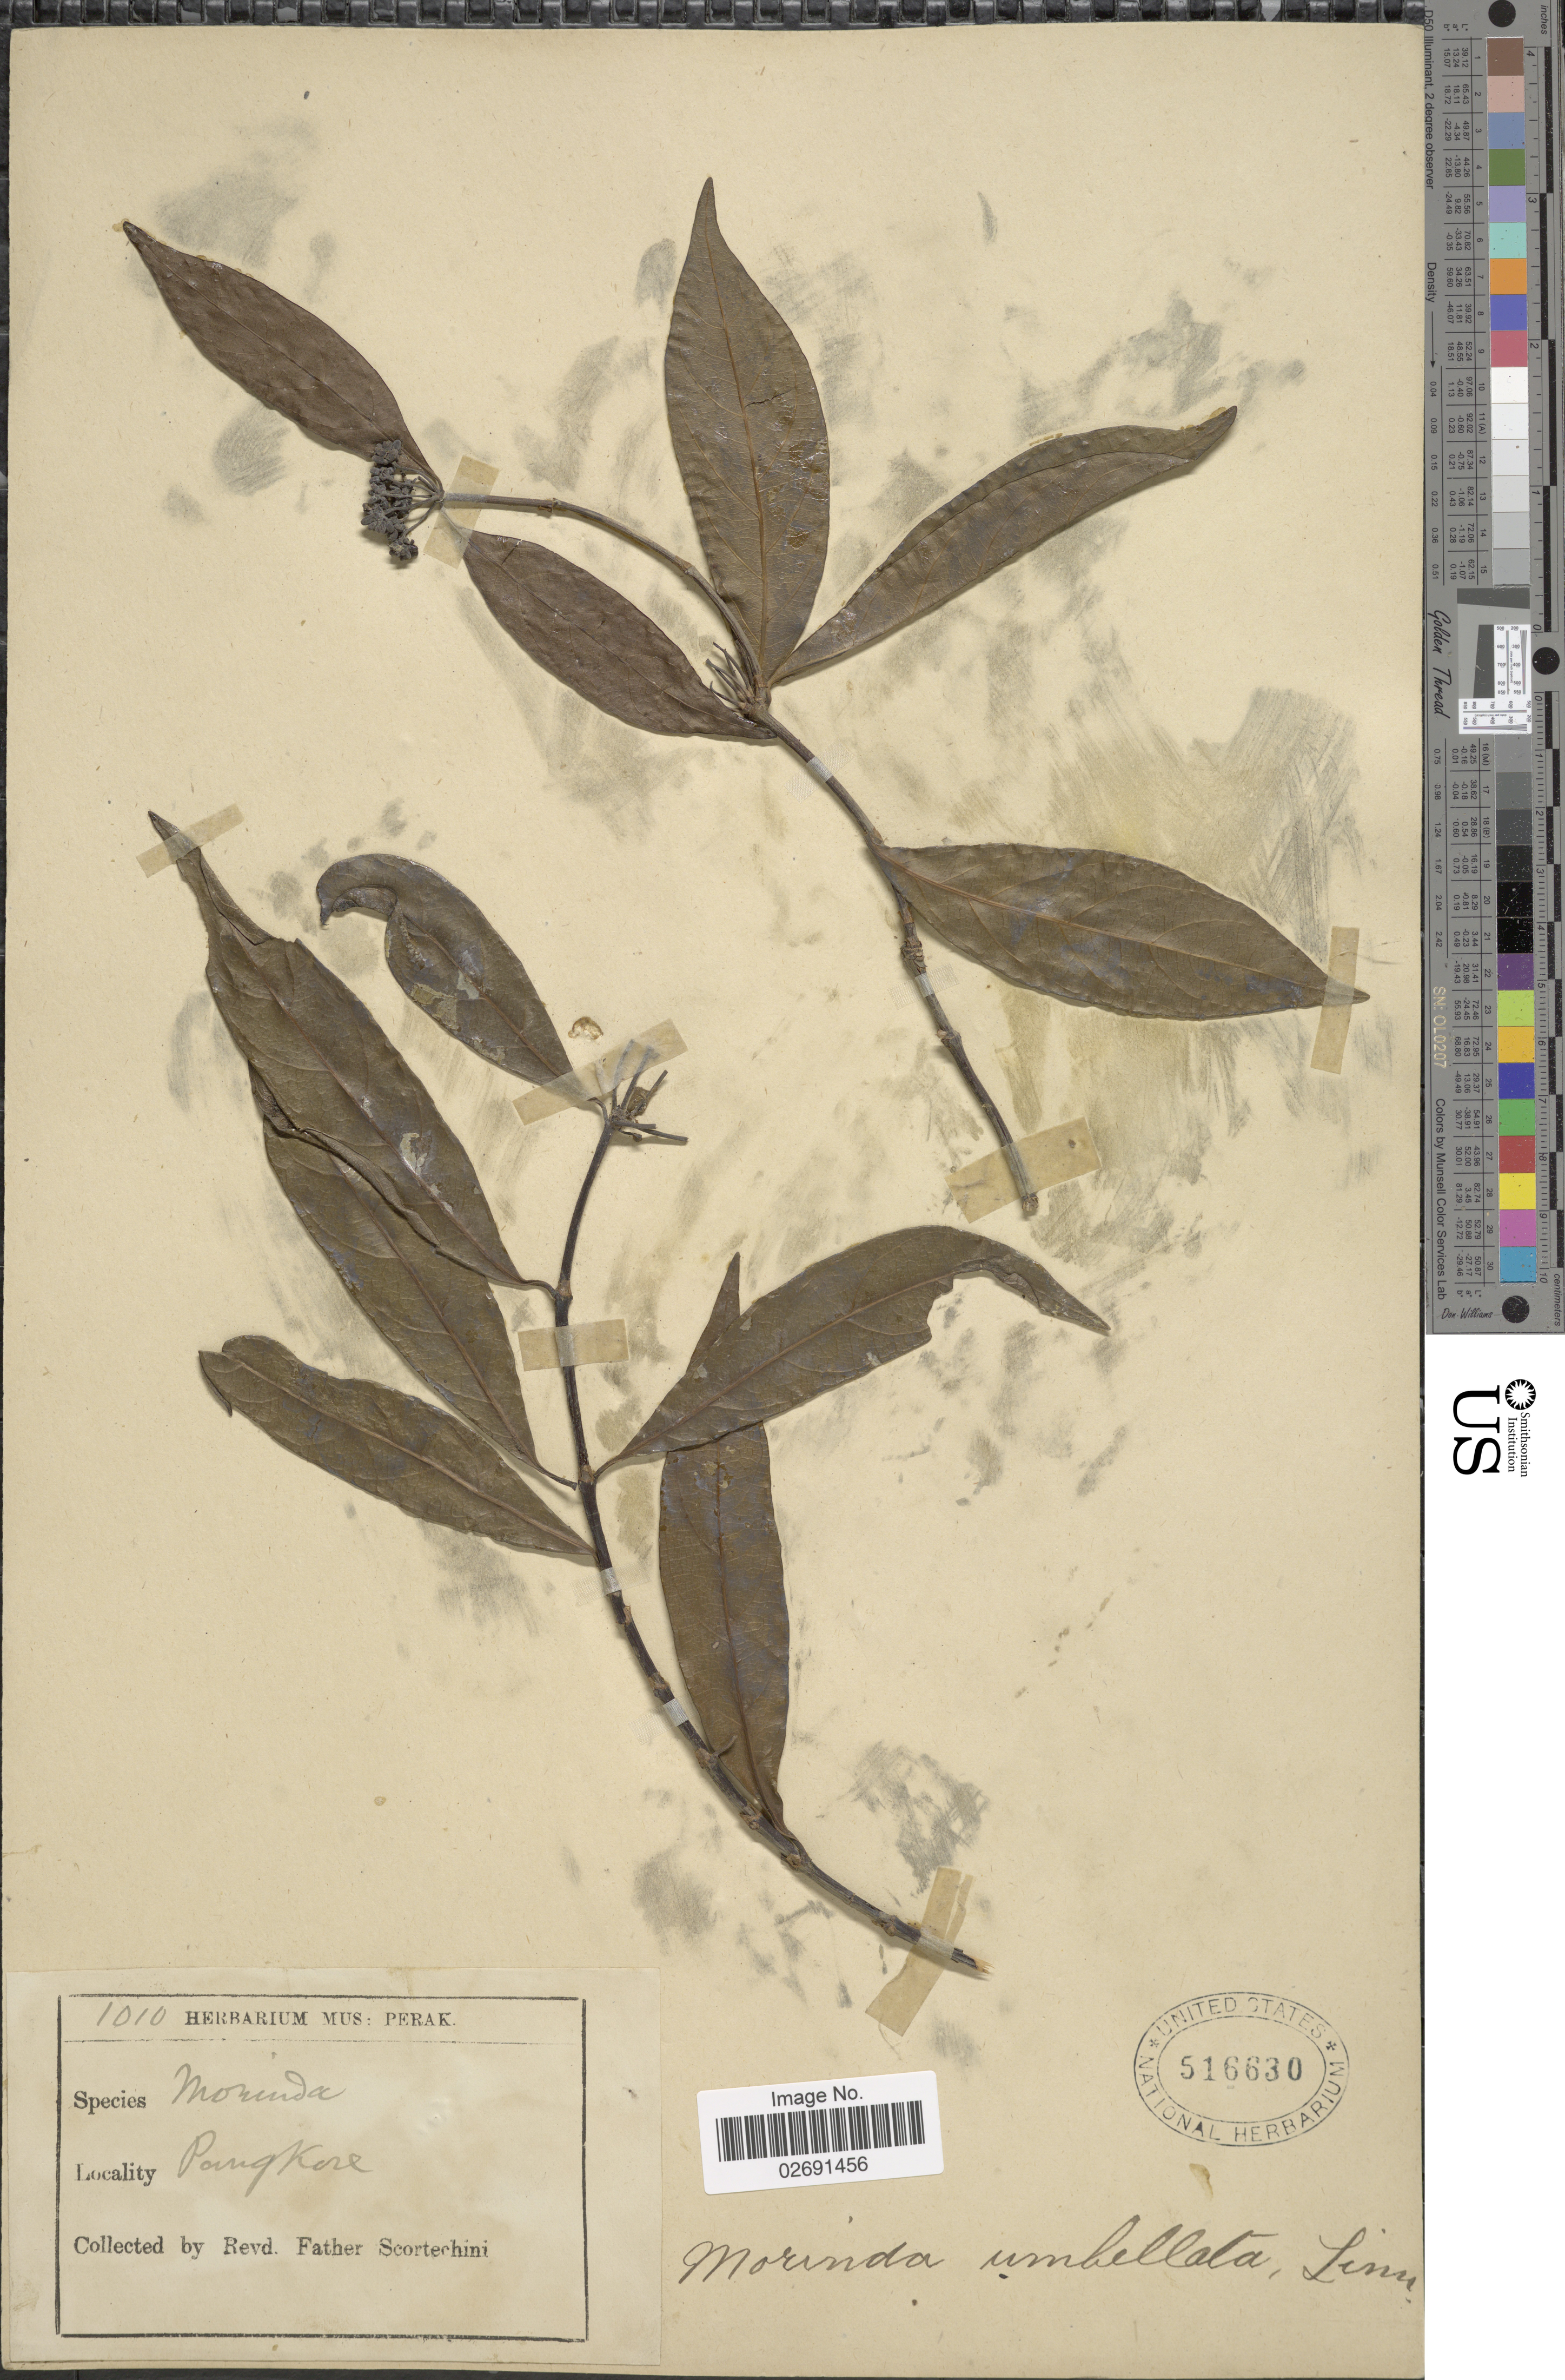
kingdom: Plantae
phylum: Tracheophyta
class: Magnoliopsida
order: Gentianales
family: Rubiaceae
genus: Gynochthodes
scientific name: Gynochthodes umbellata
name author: (L.) Razafim. & B. Bremer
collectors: Fr. Scortechini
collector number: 1010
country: Malaysia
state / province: Perak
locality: Pangkore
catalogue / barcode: US 516630